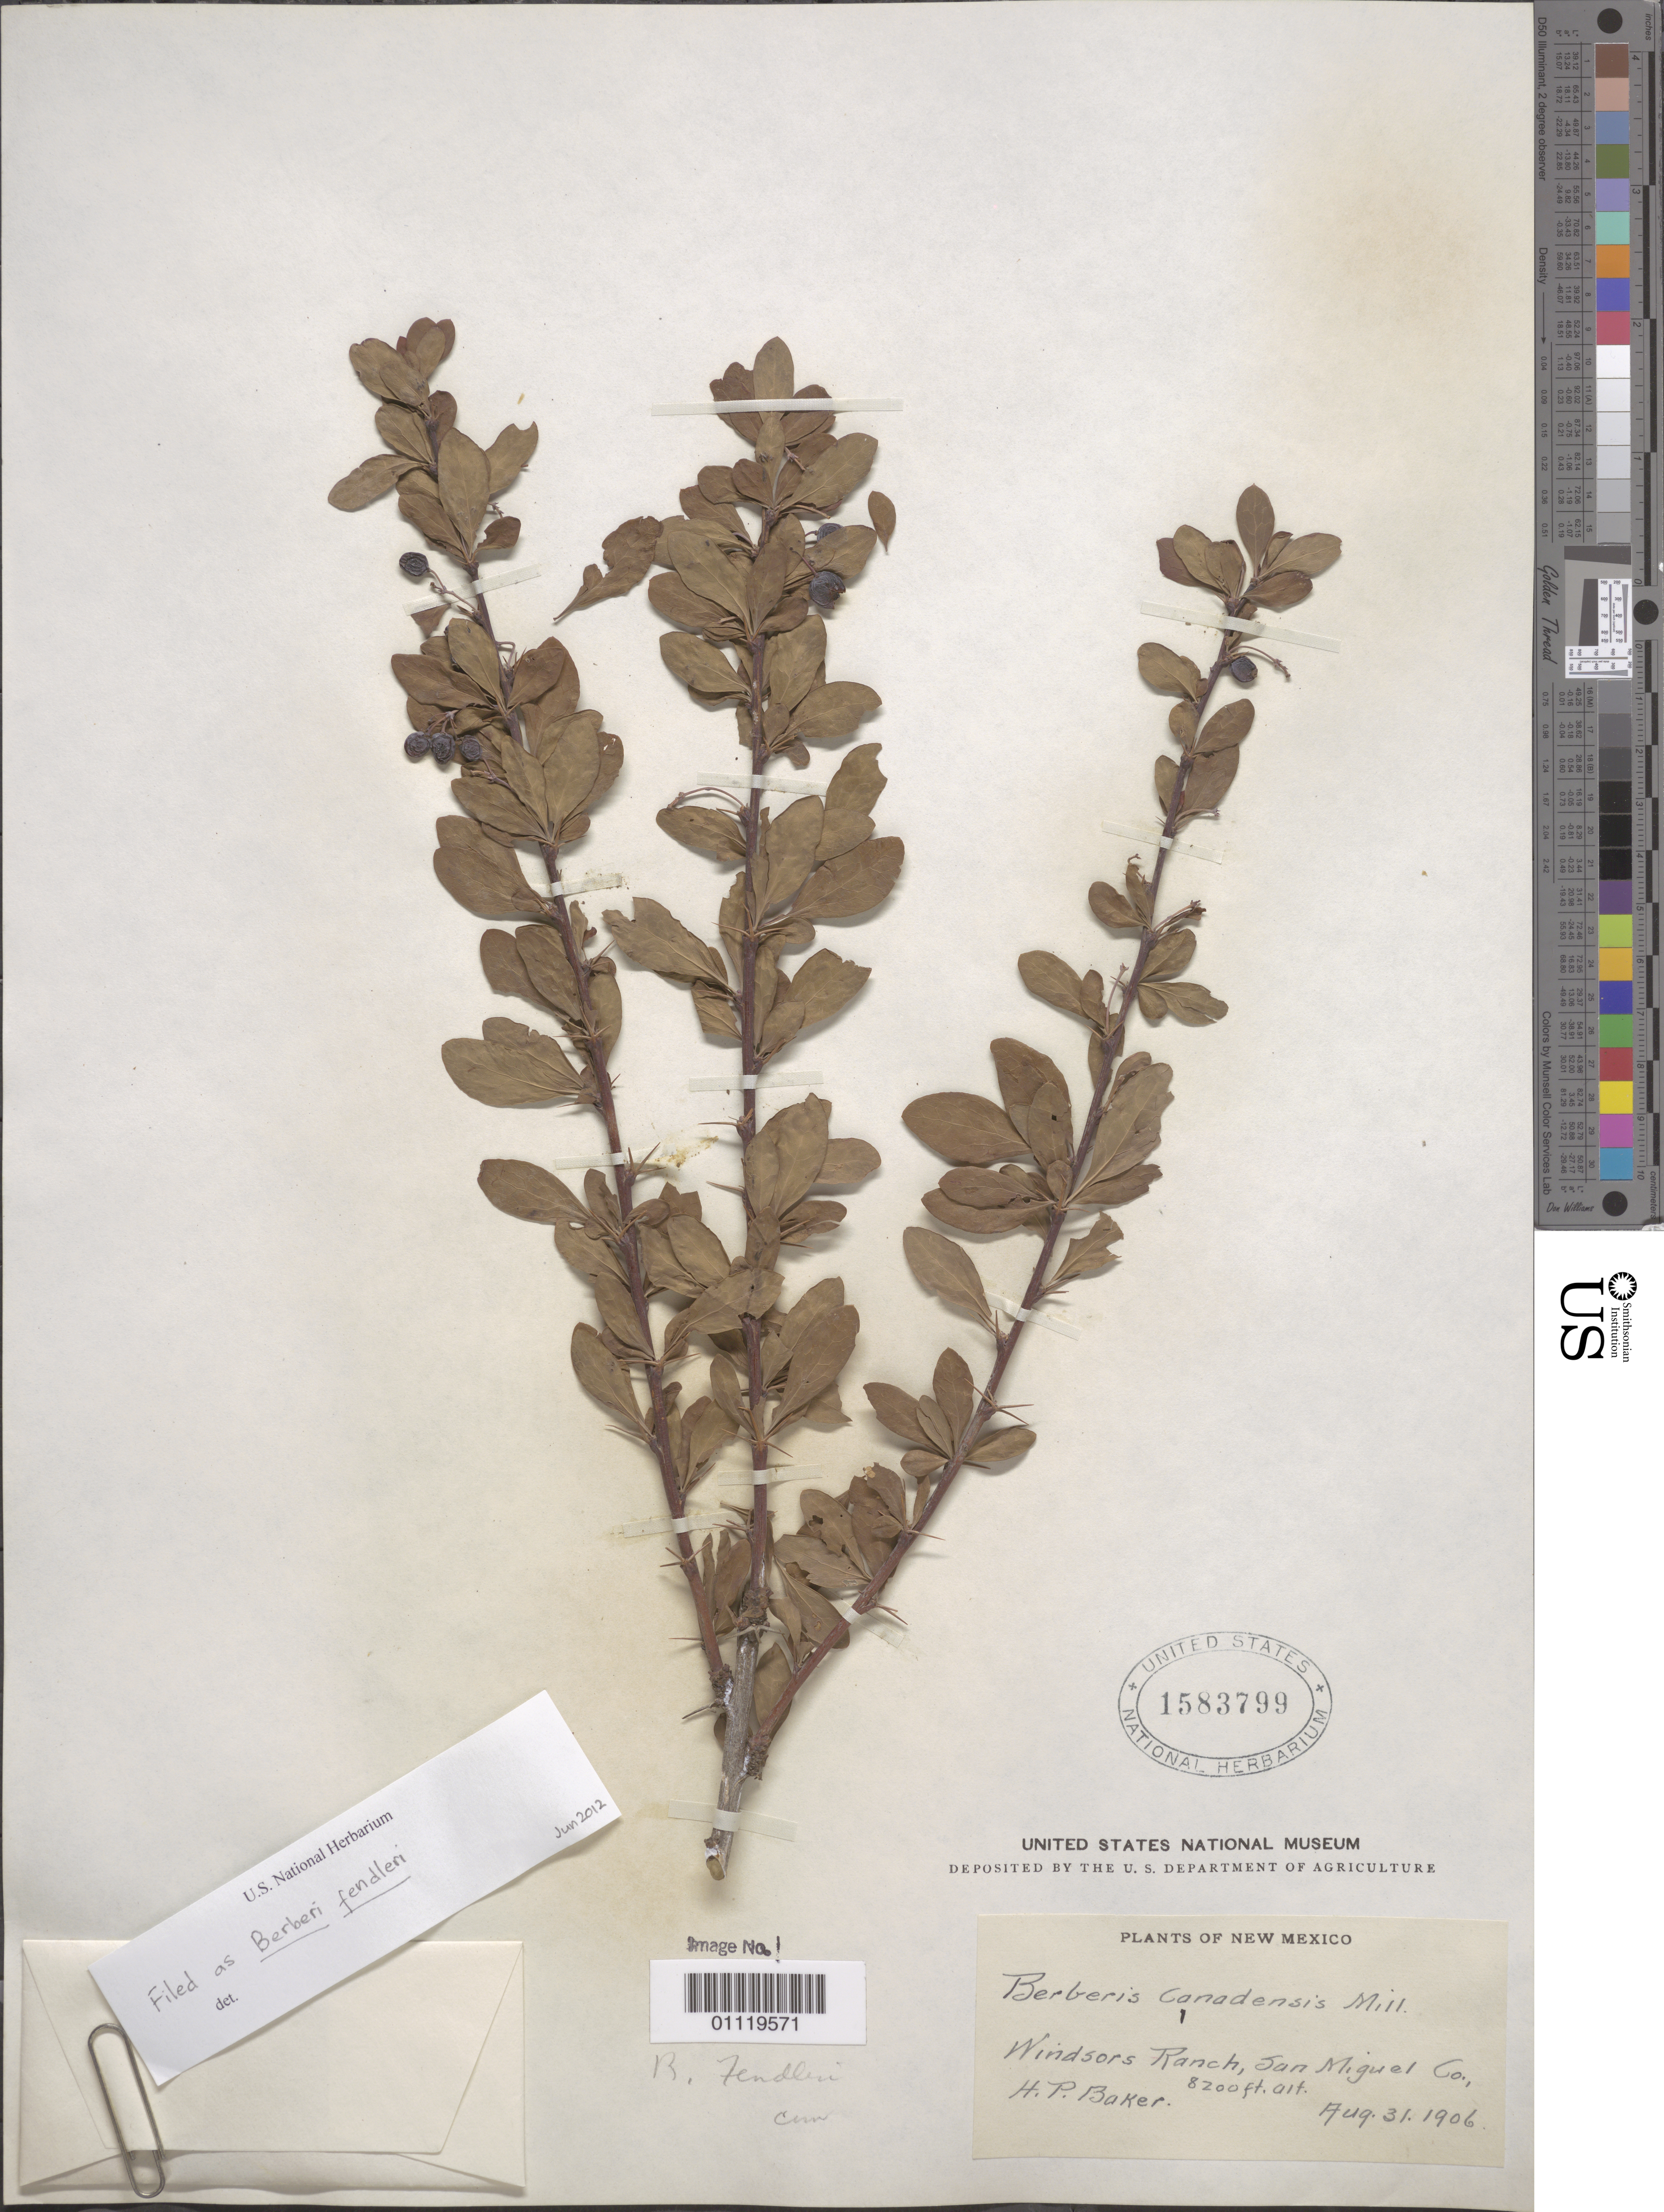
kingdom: Plantae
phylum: Tracheophyta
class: Magnoliopsida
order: Ranunculales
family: Berberidaceae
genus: Berberis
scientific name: Berberis fendleri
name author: A. Gray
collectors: H. P. Baker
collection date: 1906-08-31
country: United States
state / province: New Mexico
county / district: San Miguel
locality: San Miguel County, Windsors Ranch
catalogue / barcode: US 1583799